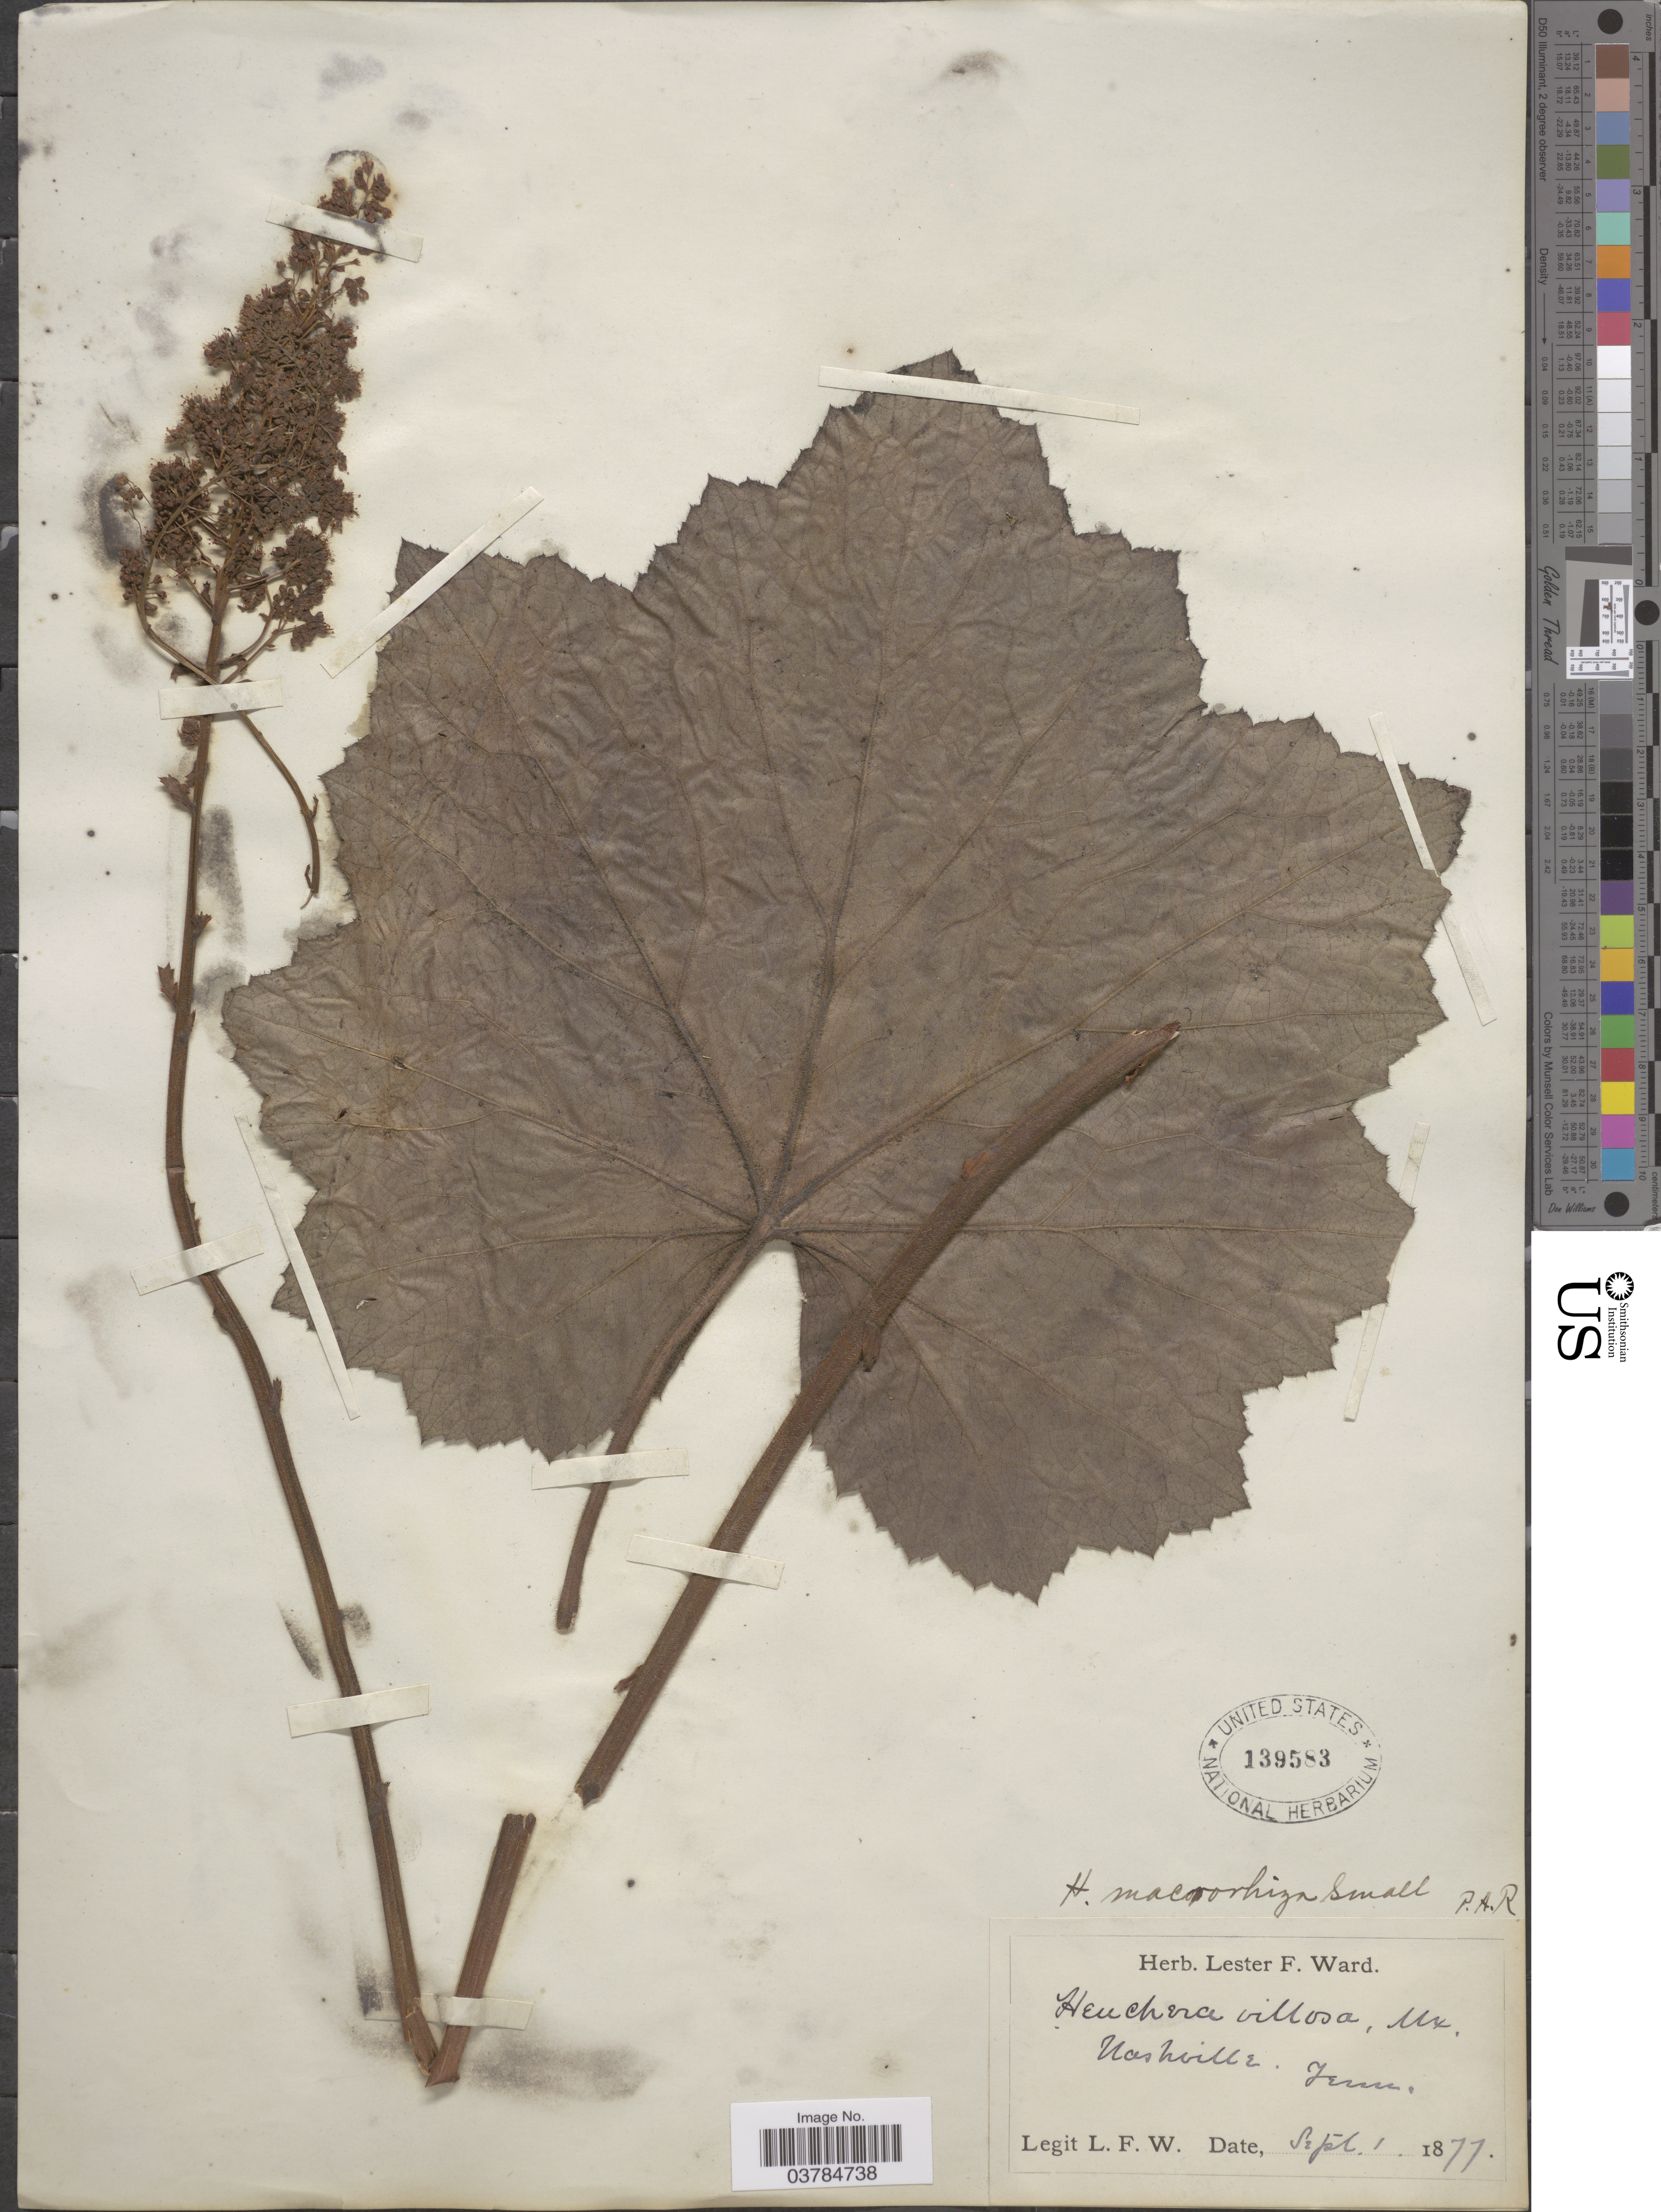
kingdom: Plantae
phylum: Tracheophyta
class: Magnoliopsida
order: Saxifragales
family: Saxifragaceae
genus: Heuchera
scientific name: Heuchera macrorhiza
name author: Small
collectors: L. F. Ward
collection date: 1877-09-01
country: United States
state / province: Tennessee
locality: Nashville.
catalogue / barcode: US 139583